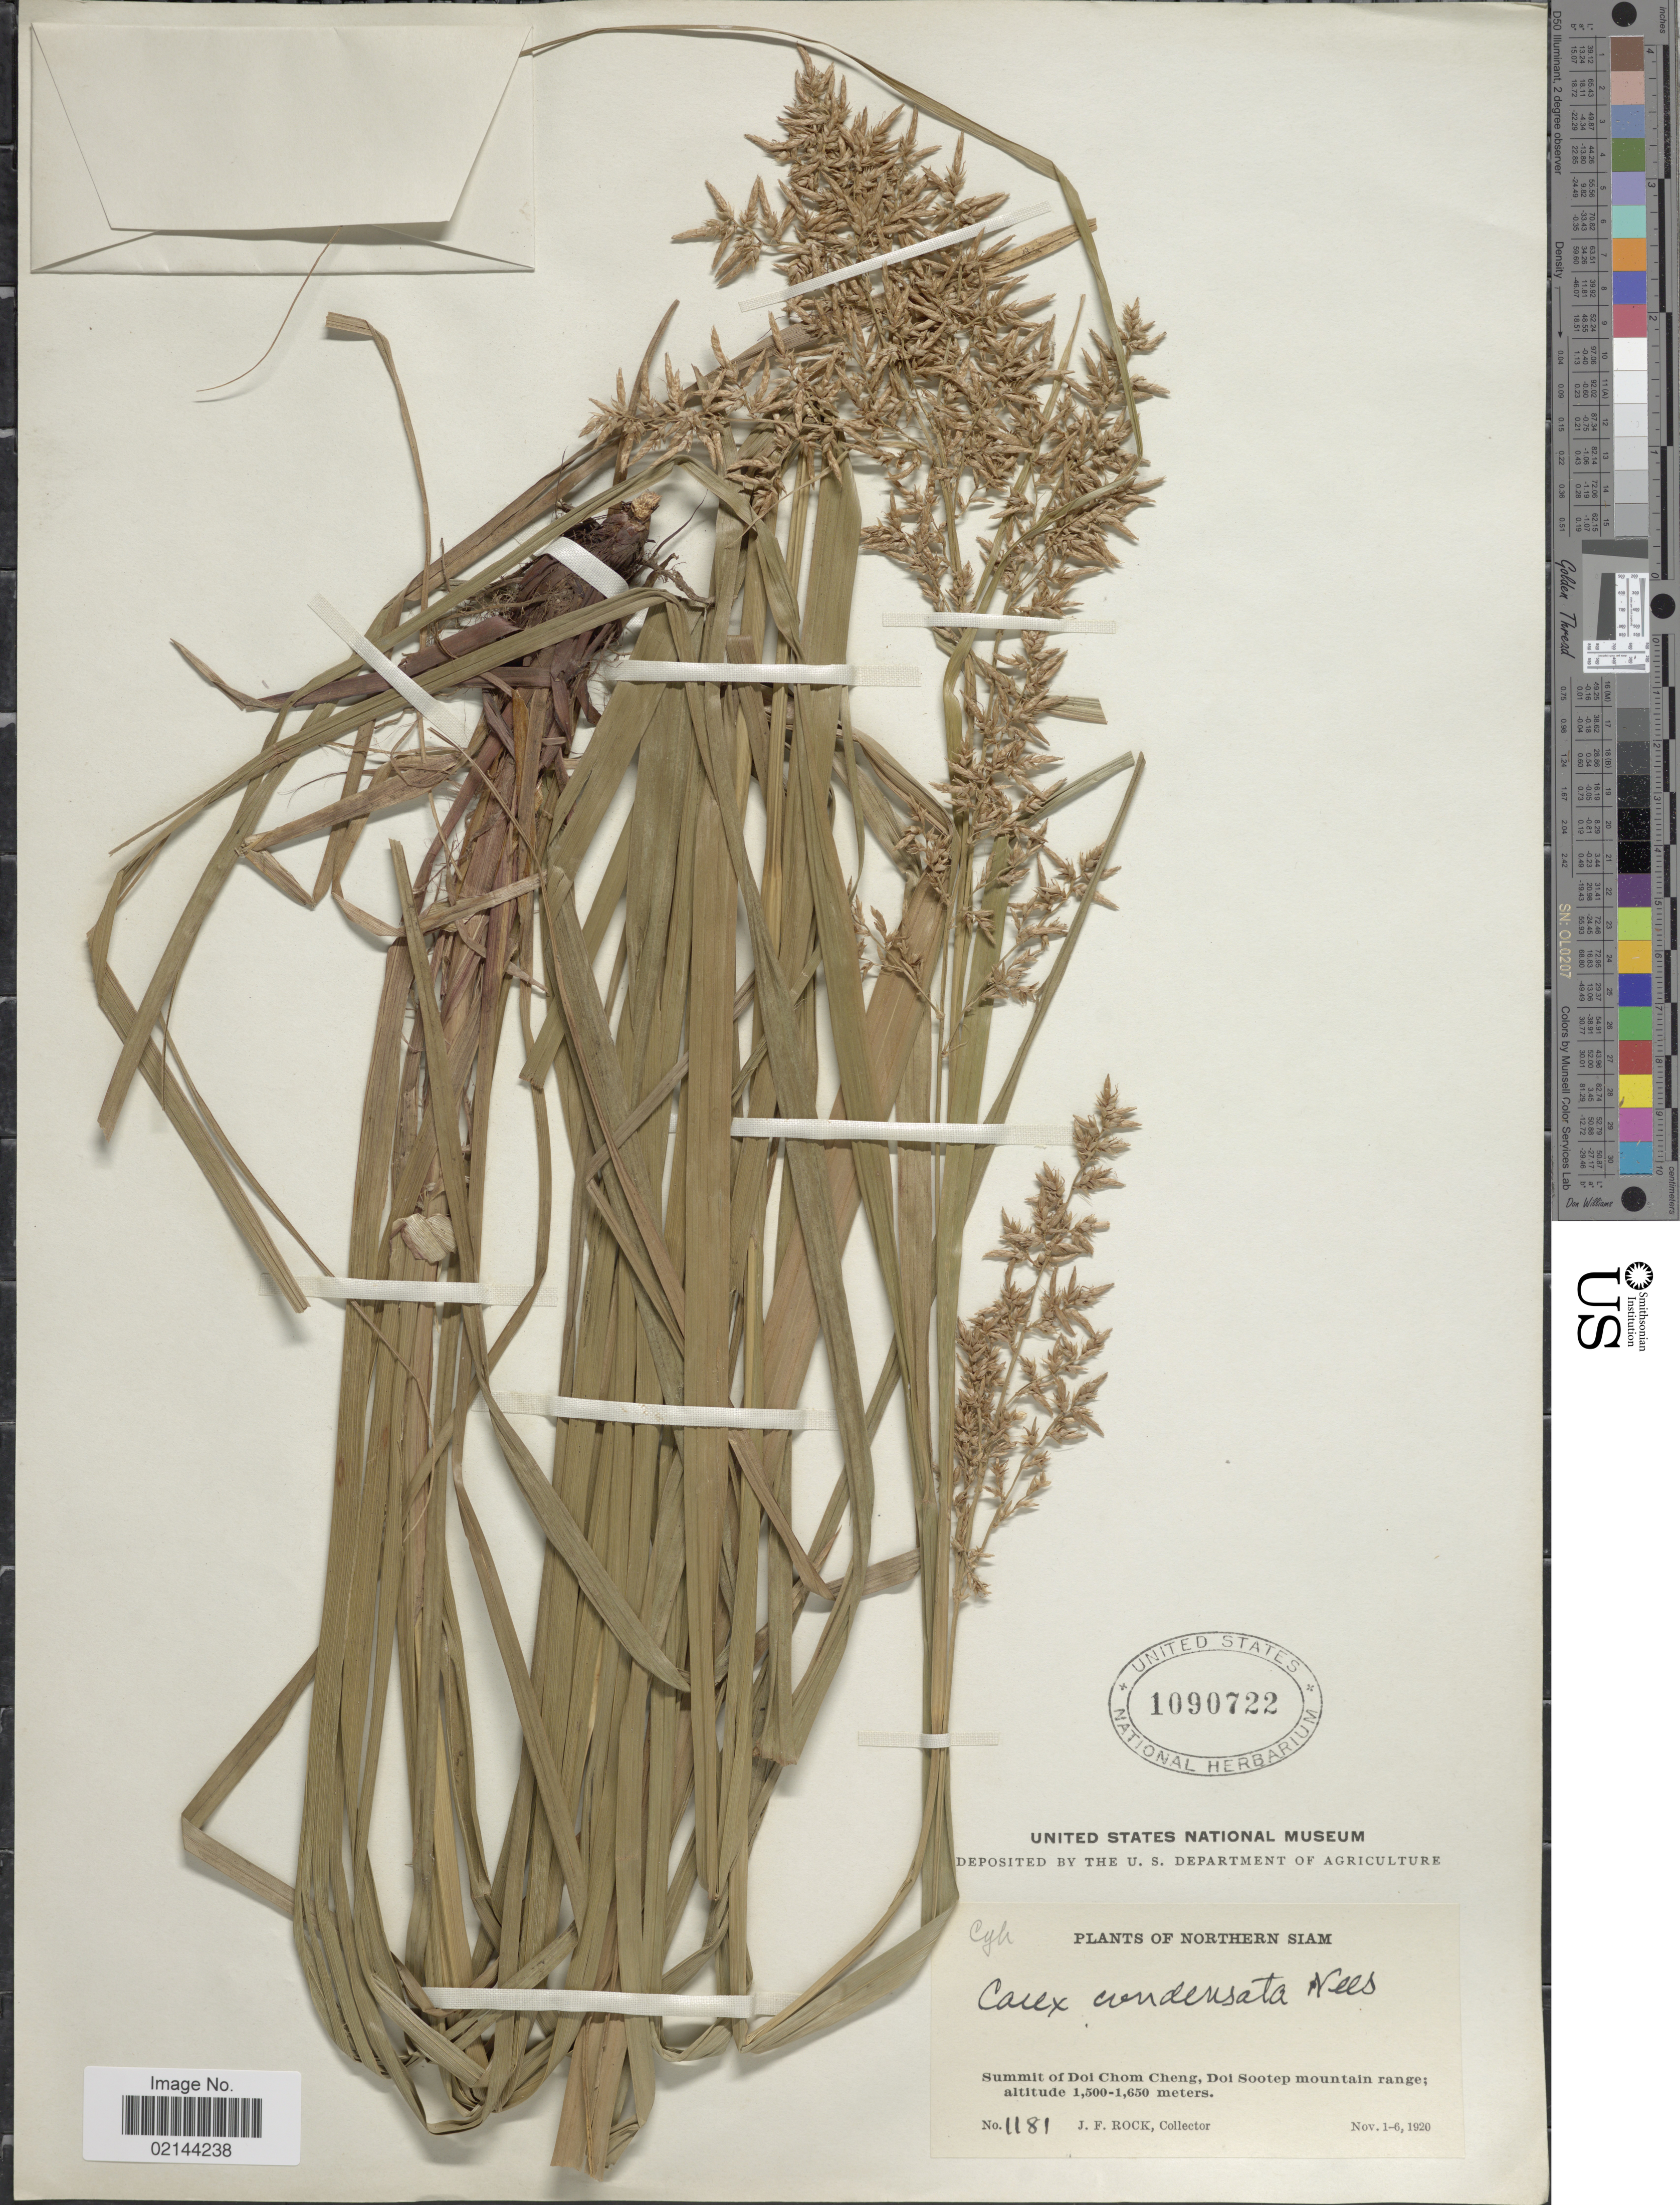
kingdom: Plantae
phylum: Tracheophyta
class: Liliopsida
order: Poales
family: Cyperaceae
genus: Carex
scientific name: Carex cruciata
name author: Wahlenb.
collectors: J. Rock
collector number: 1181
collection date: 1920-11-01/1920-11-06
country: Thailand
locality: Northern Siam, Summit of Doi Chom Cheng, Doi Sootep mountain range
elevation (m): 1500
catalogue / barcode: US 1090722